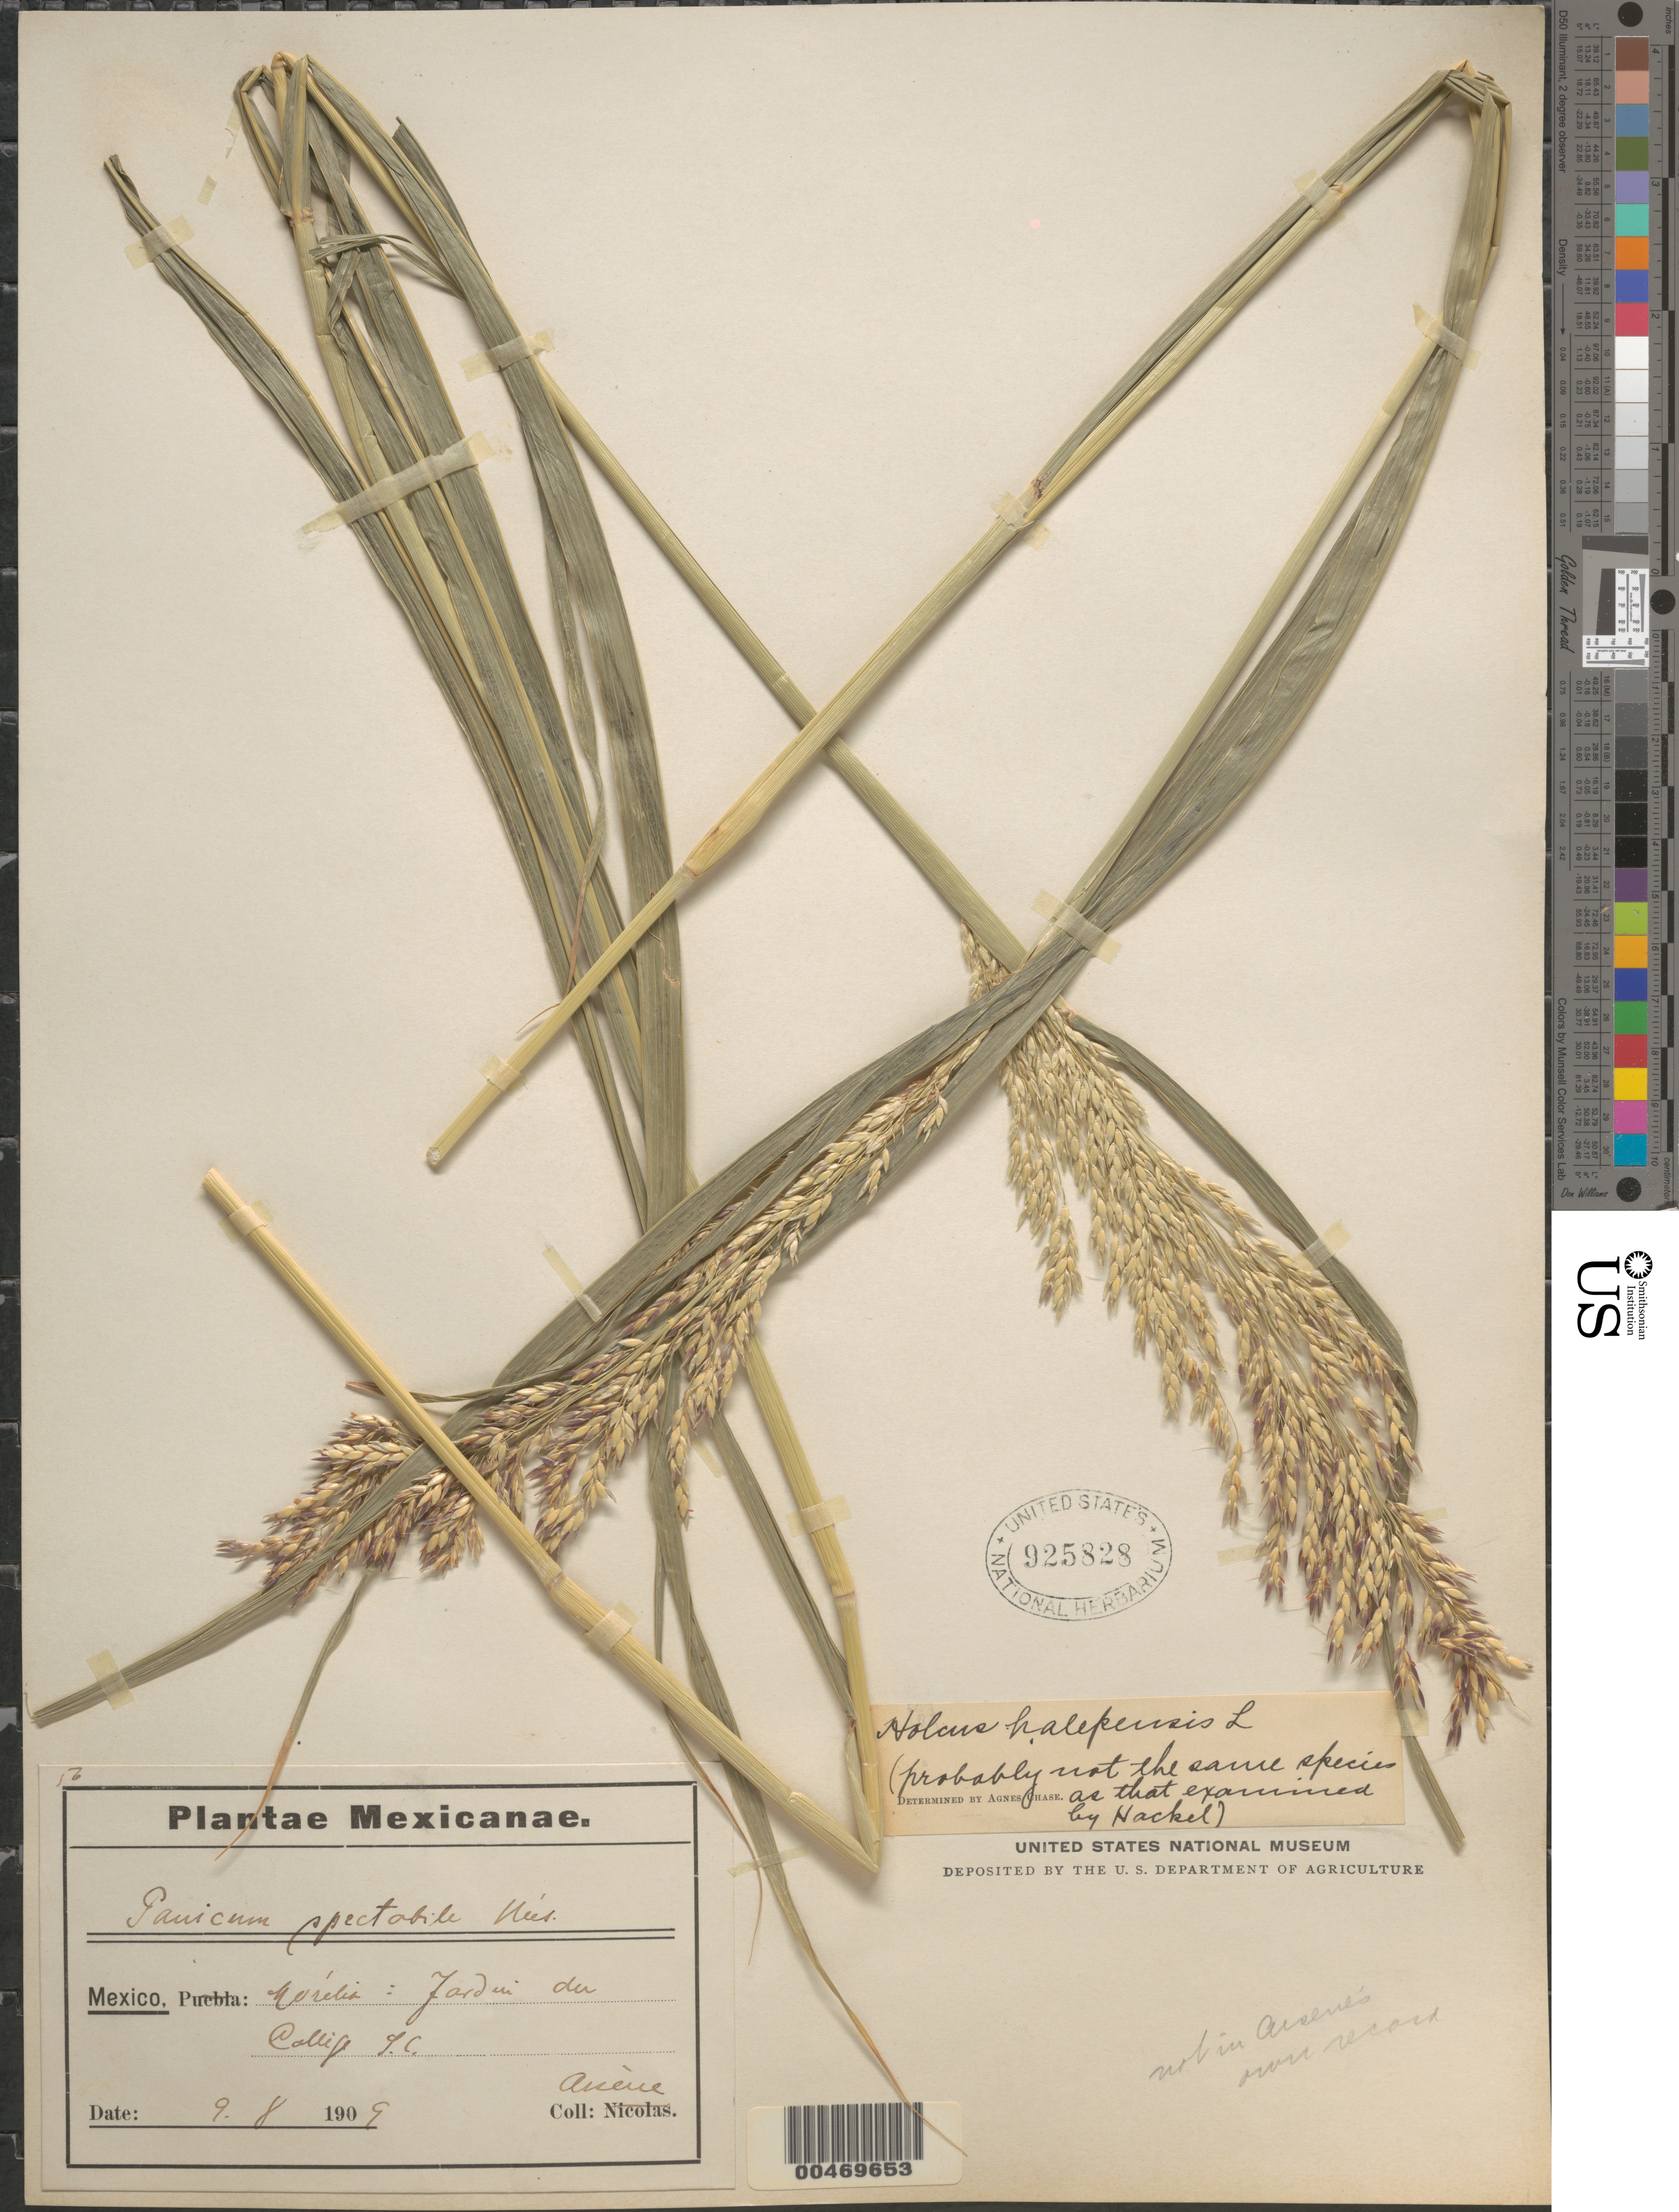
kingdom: Plantae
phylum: Tracheophyta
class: Liliopsida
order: Poales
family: Poaceae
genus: Sorghum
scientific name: Sorghum halepense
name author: (L.) Pers.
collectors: Bro. G. Arsène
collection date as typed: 9 Aug 1909 or 8 Sep 1909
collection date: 1909-08-09 or 1909-09-08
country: Mexico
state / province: Michoacán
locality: Morelia, Jardin du College S.C.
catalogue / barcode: US 925828